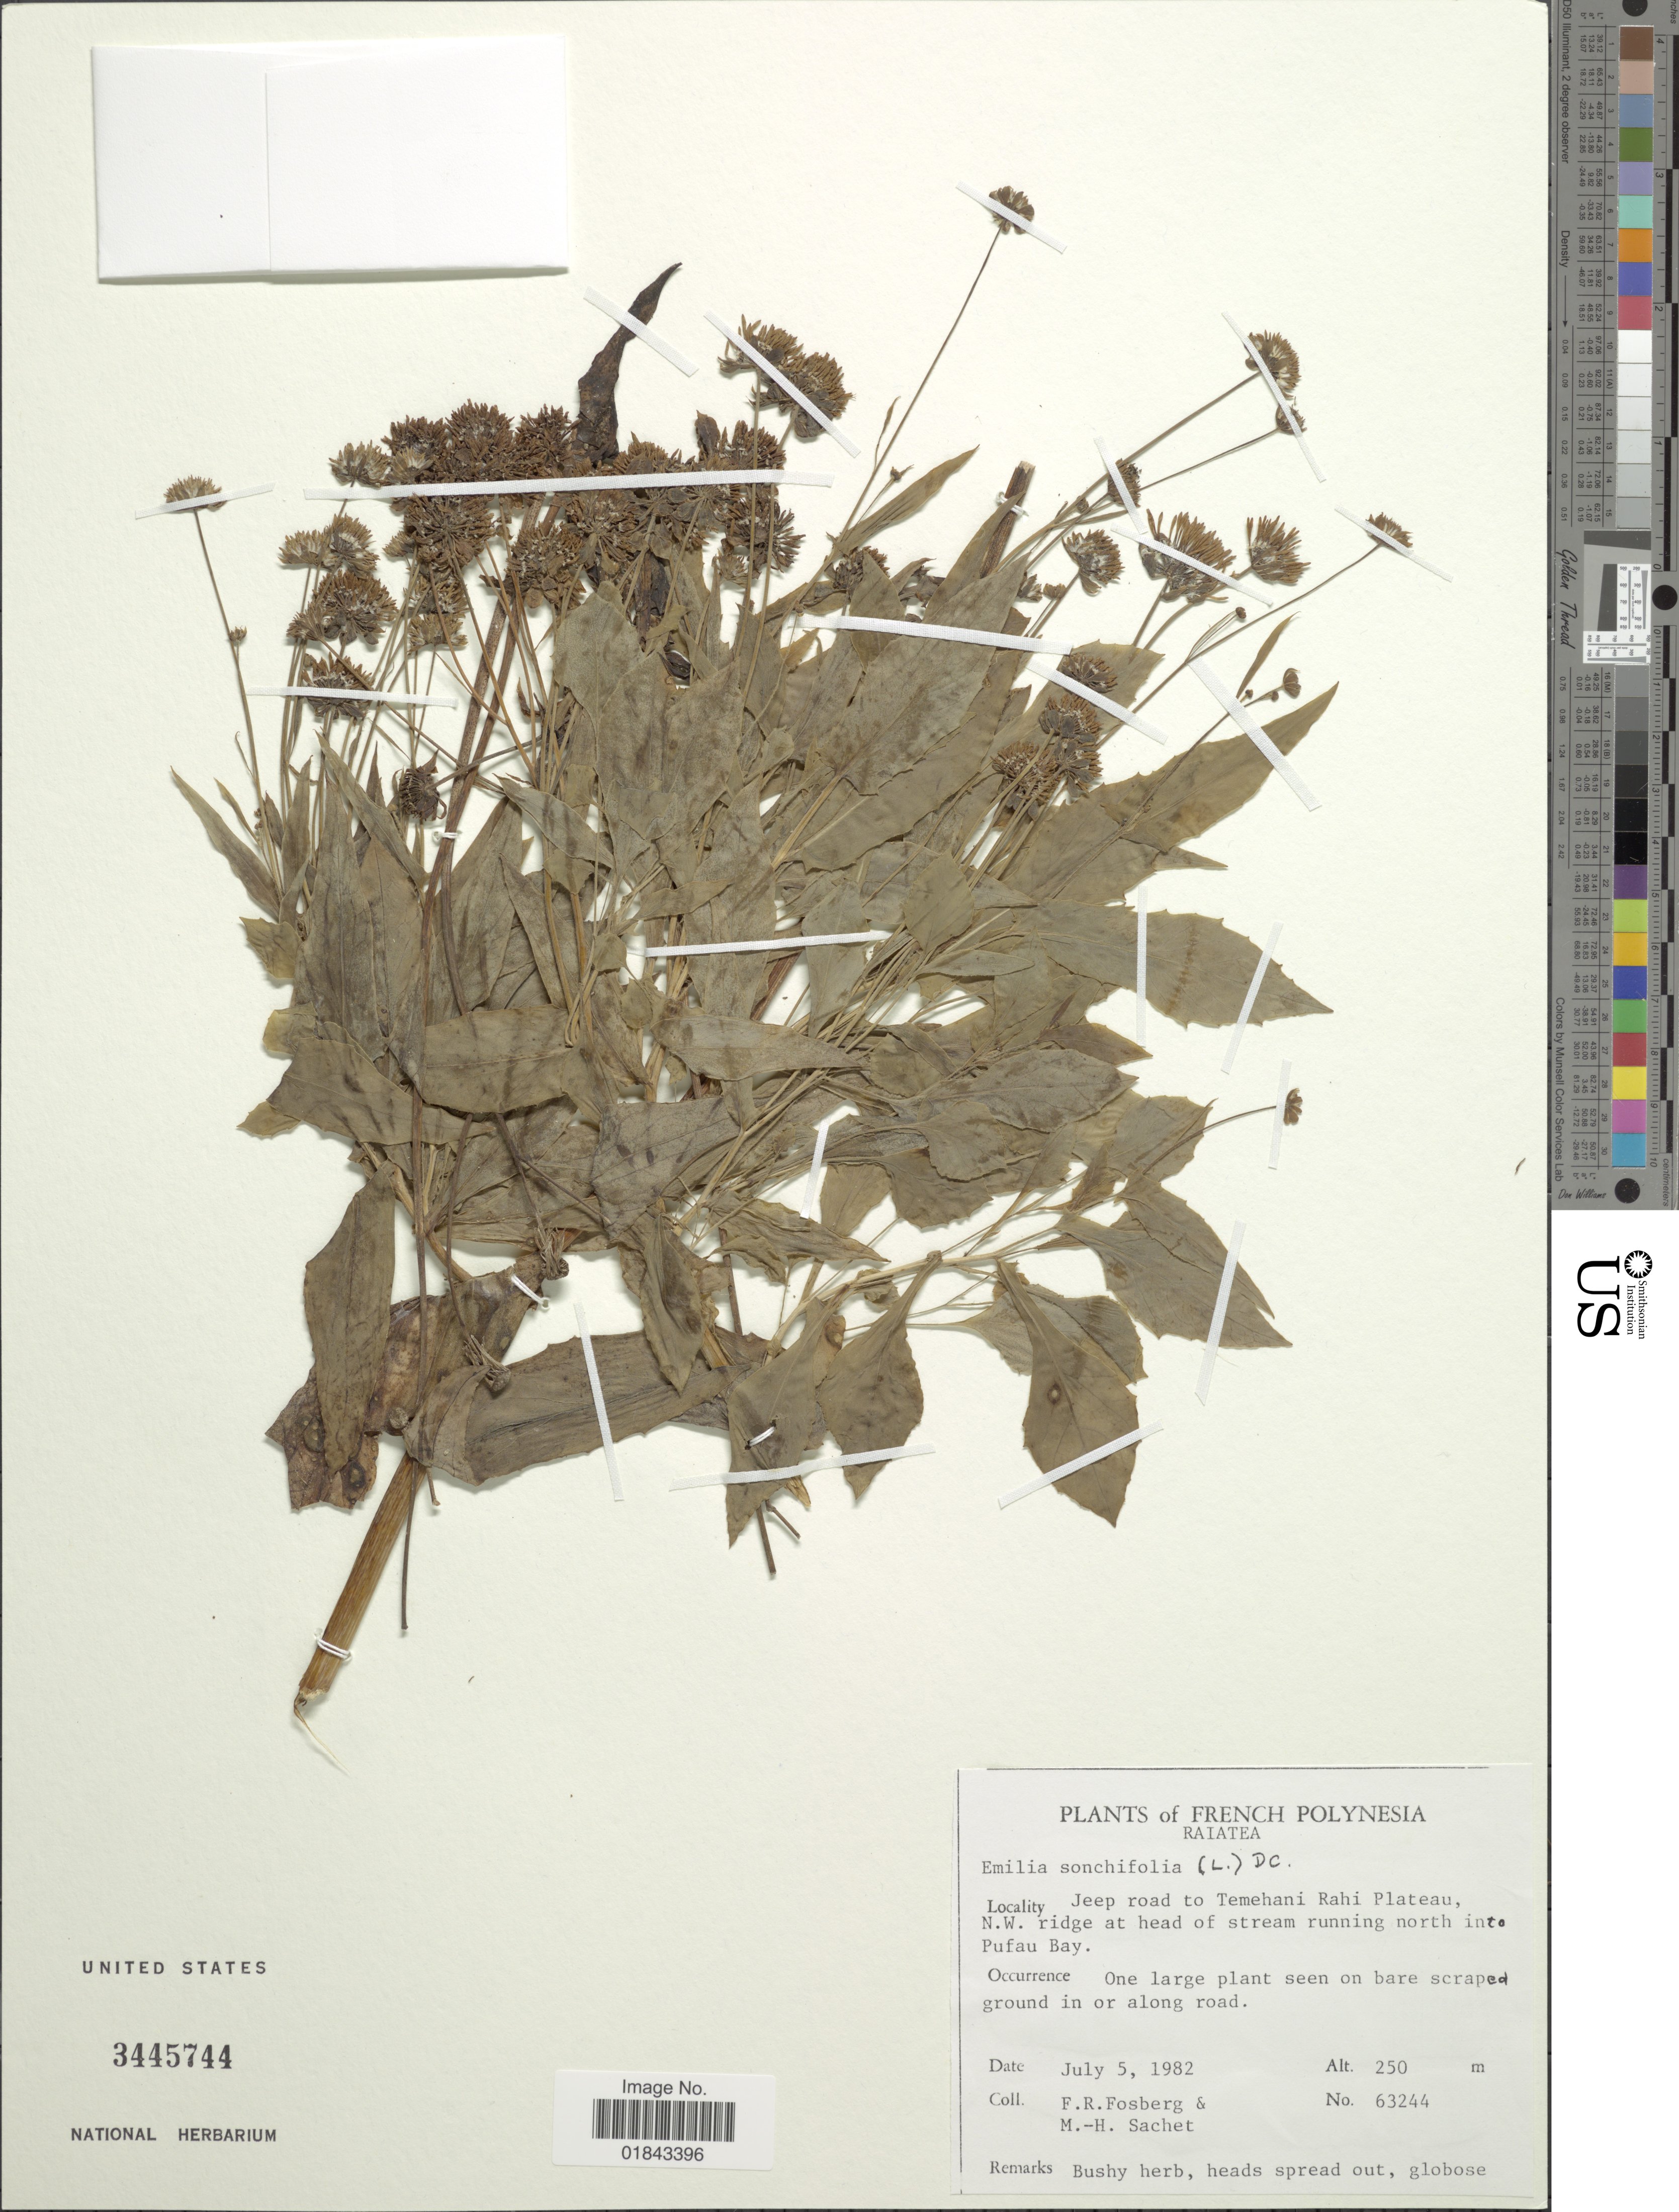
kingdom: Plantae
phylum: Tracheophyta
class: Magnoliopsida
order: Asterales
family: Asteraceae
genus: Emilia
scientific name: Emilia sonchifolia var. sonchifolia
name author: (L.) DC.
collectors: F. R. Fosberg & M.-H. Sachet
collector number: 63244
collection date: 1982-07-05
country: French Polynesia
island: Raiatea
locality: Raiatea, Jeep road to Temehani Rahi Plateau, N.W. ridge at head of stream running north into Pufau Bay, one large plant seen on bare scraped ground in or along road.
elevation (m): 250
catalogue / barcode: US 3445744